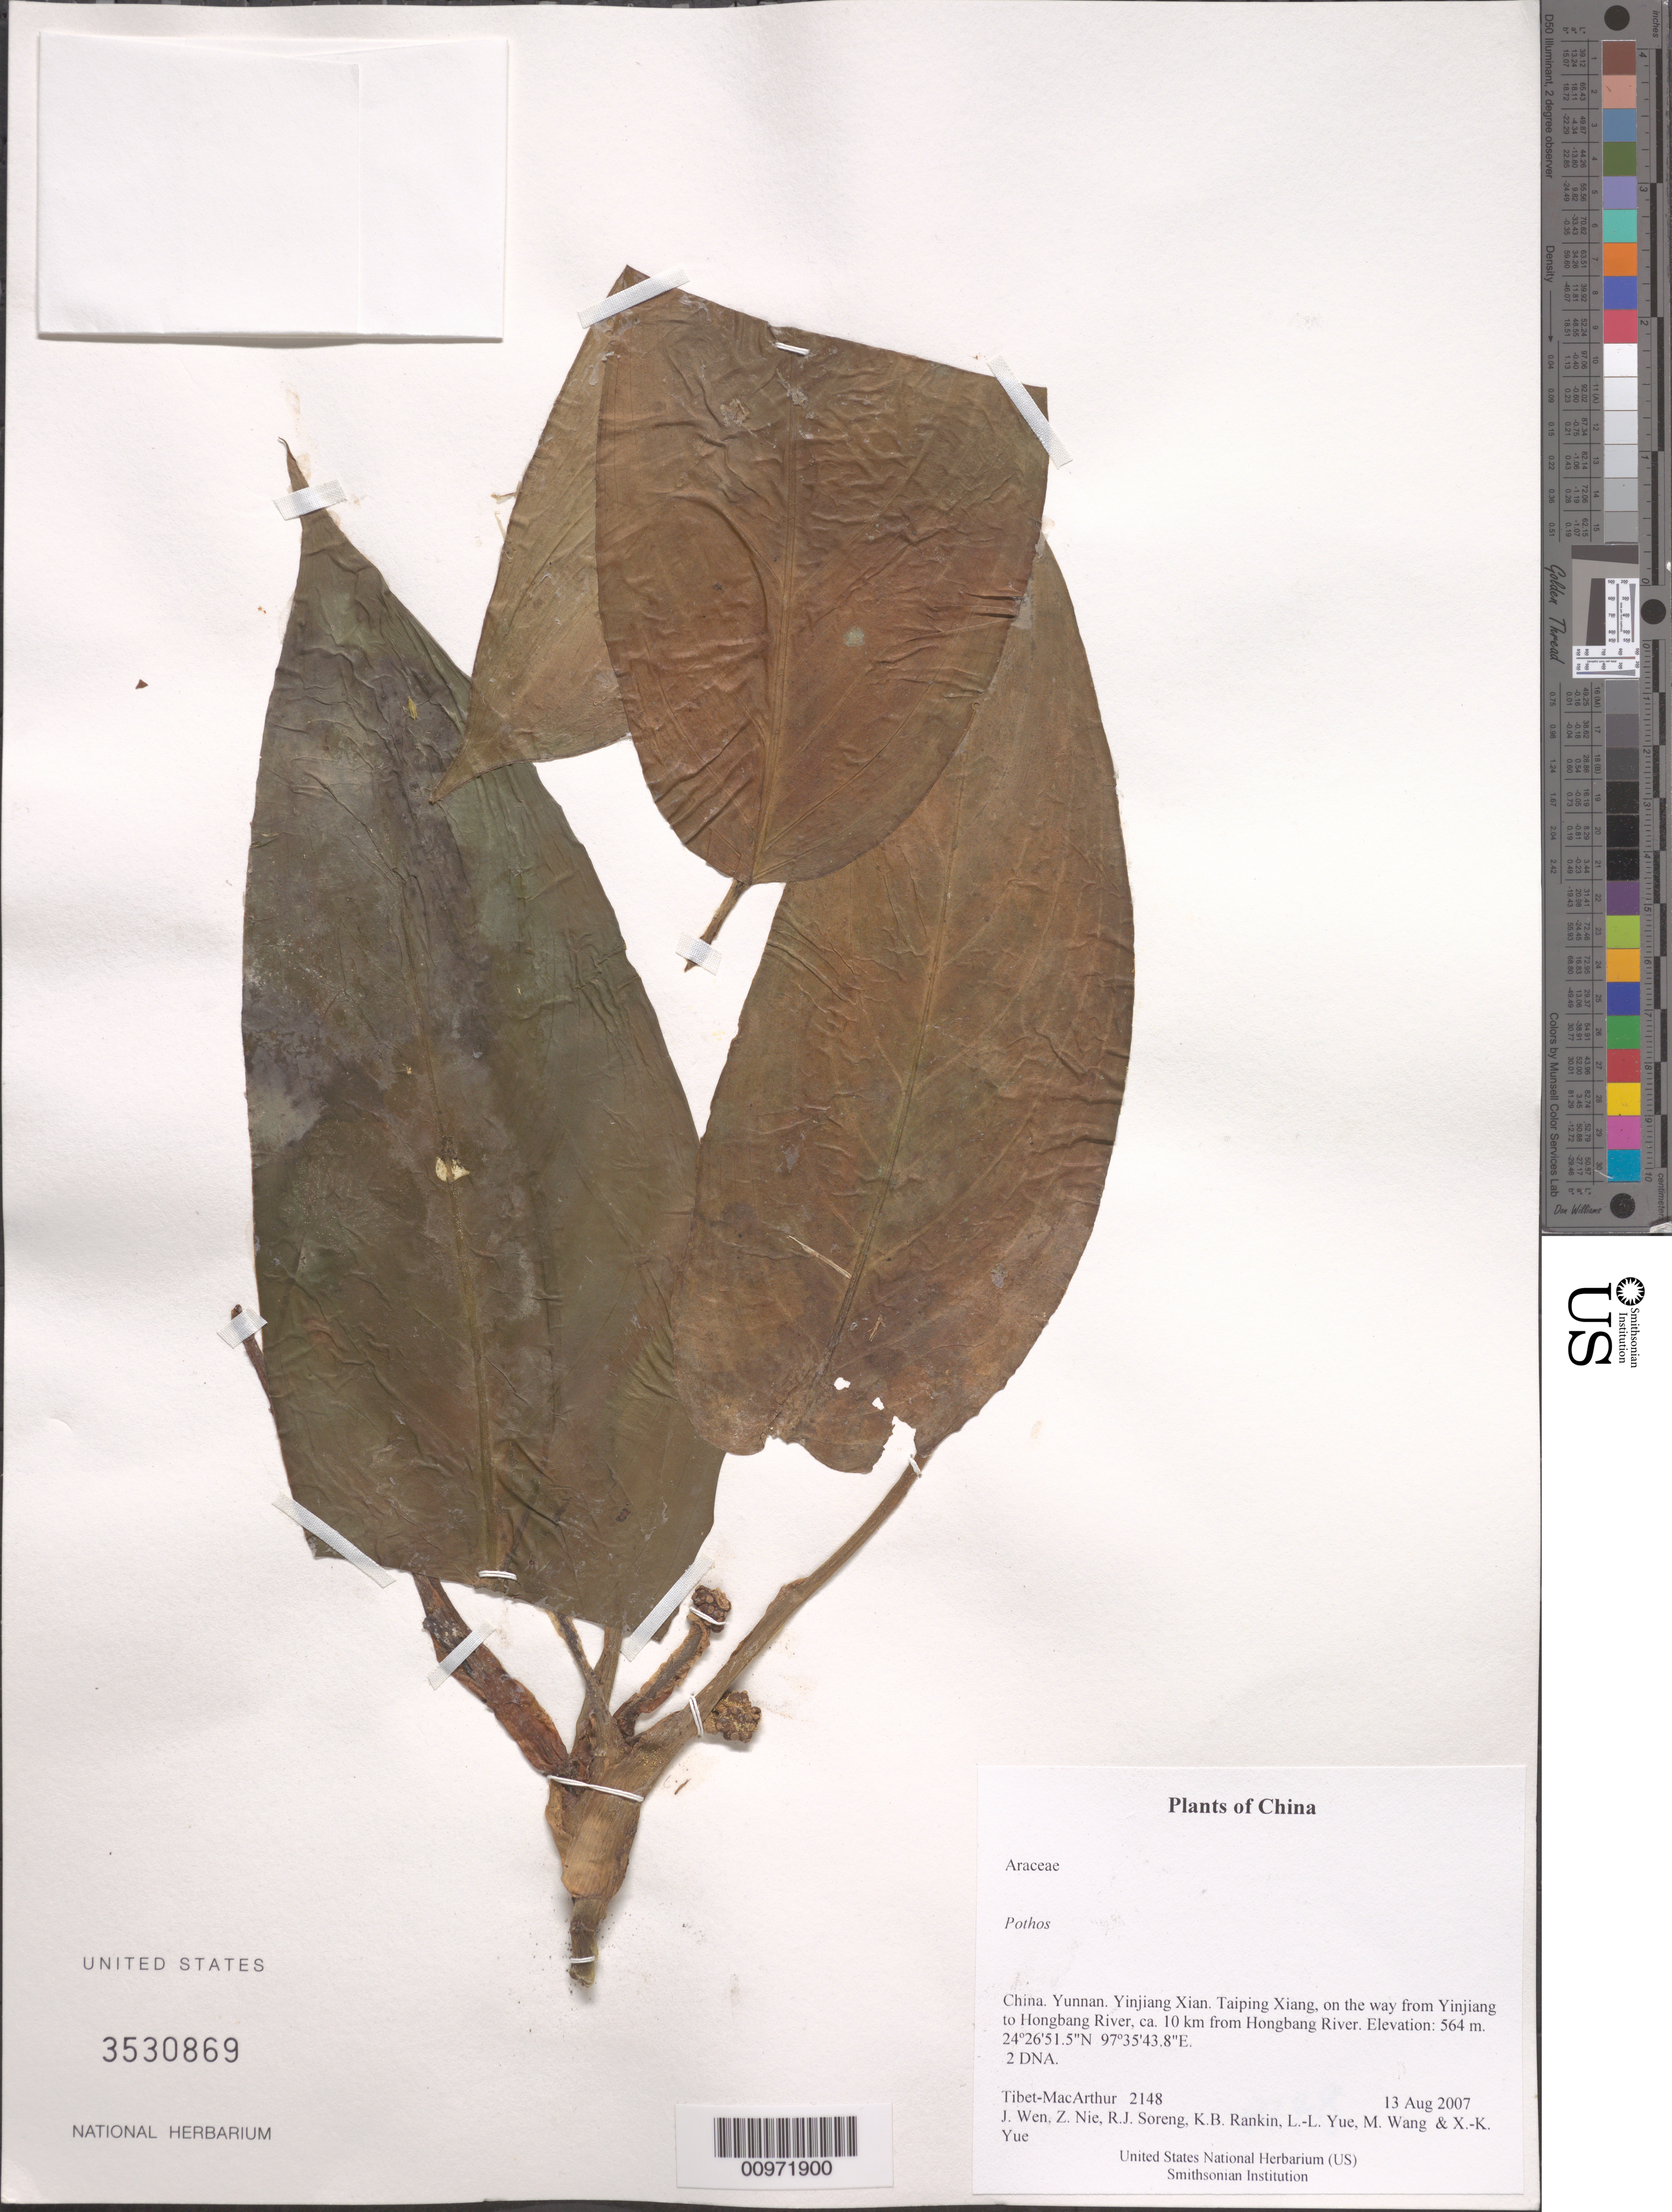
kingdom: Plantae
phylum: Tracheophyta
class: Liliopsida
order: Alismatales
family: Araceae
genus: Pothos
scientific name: Pothos sp.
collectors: Tibet-MacArthur, J. Wen, Z. Nie, R. J. Soreng, K. Rankin, L. Yue, M. Wang & X. Yue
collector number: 2148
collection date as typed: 13 Aug 2007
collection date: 2007-08-13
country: China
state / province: Yunnan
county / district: Yinjiang Xian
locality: Taiping Xiang, on the way from Yinjiang to Hongbang River, ca. 10 km from Hongbang River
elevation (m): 564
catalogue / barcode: US 3530869